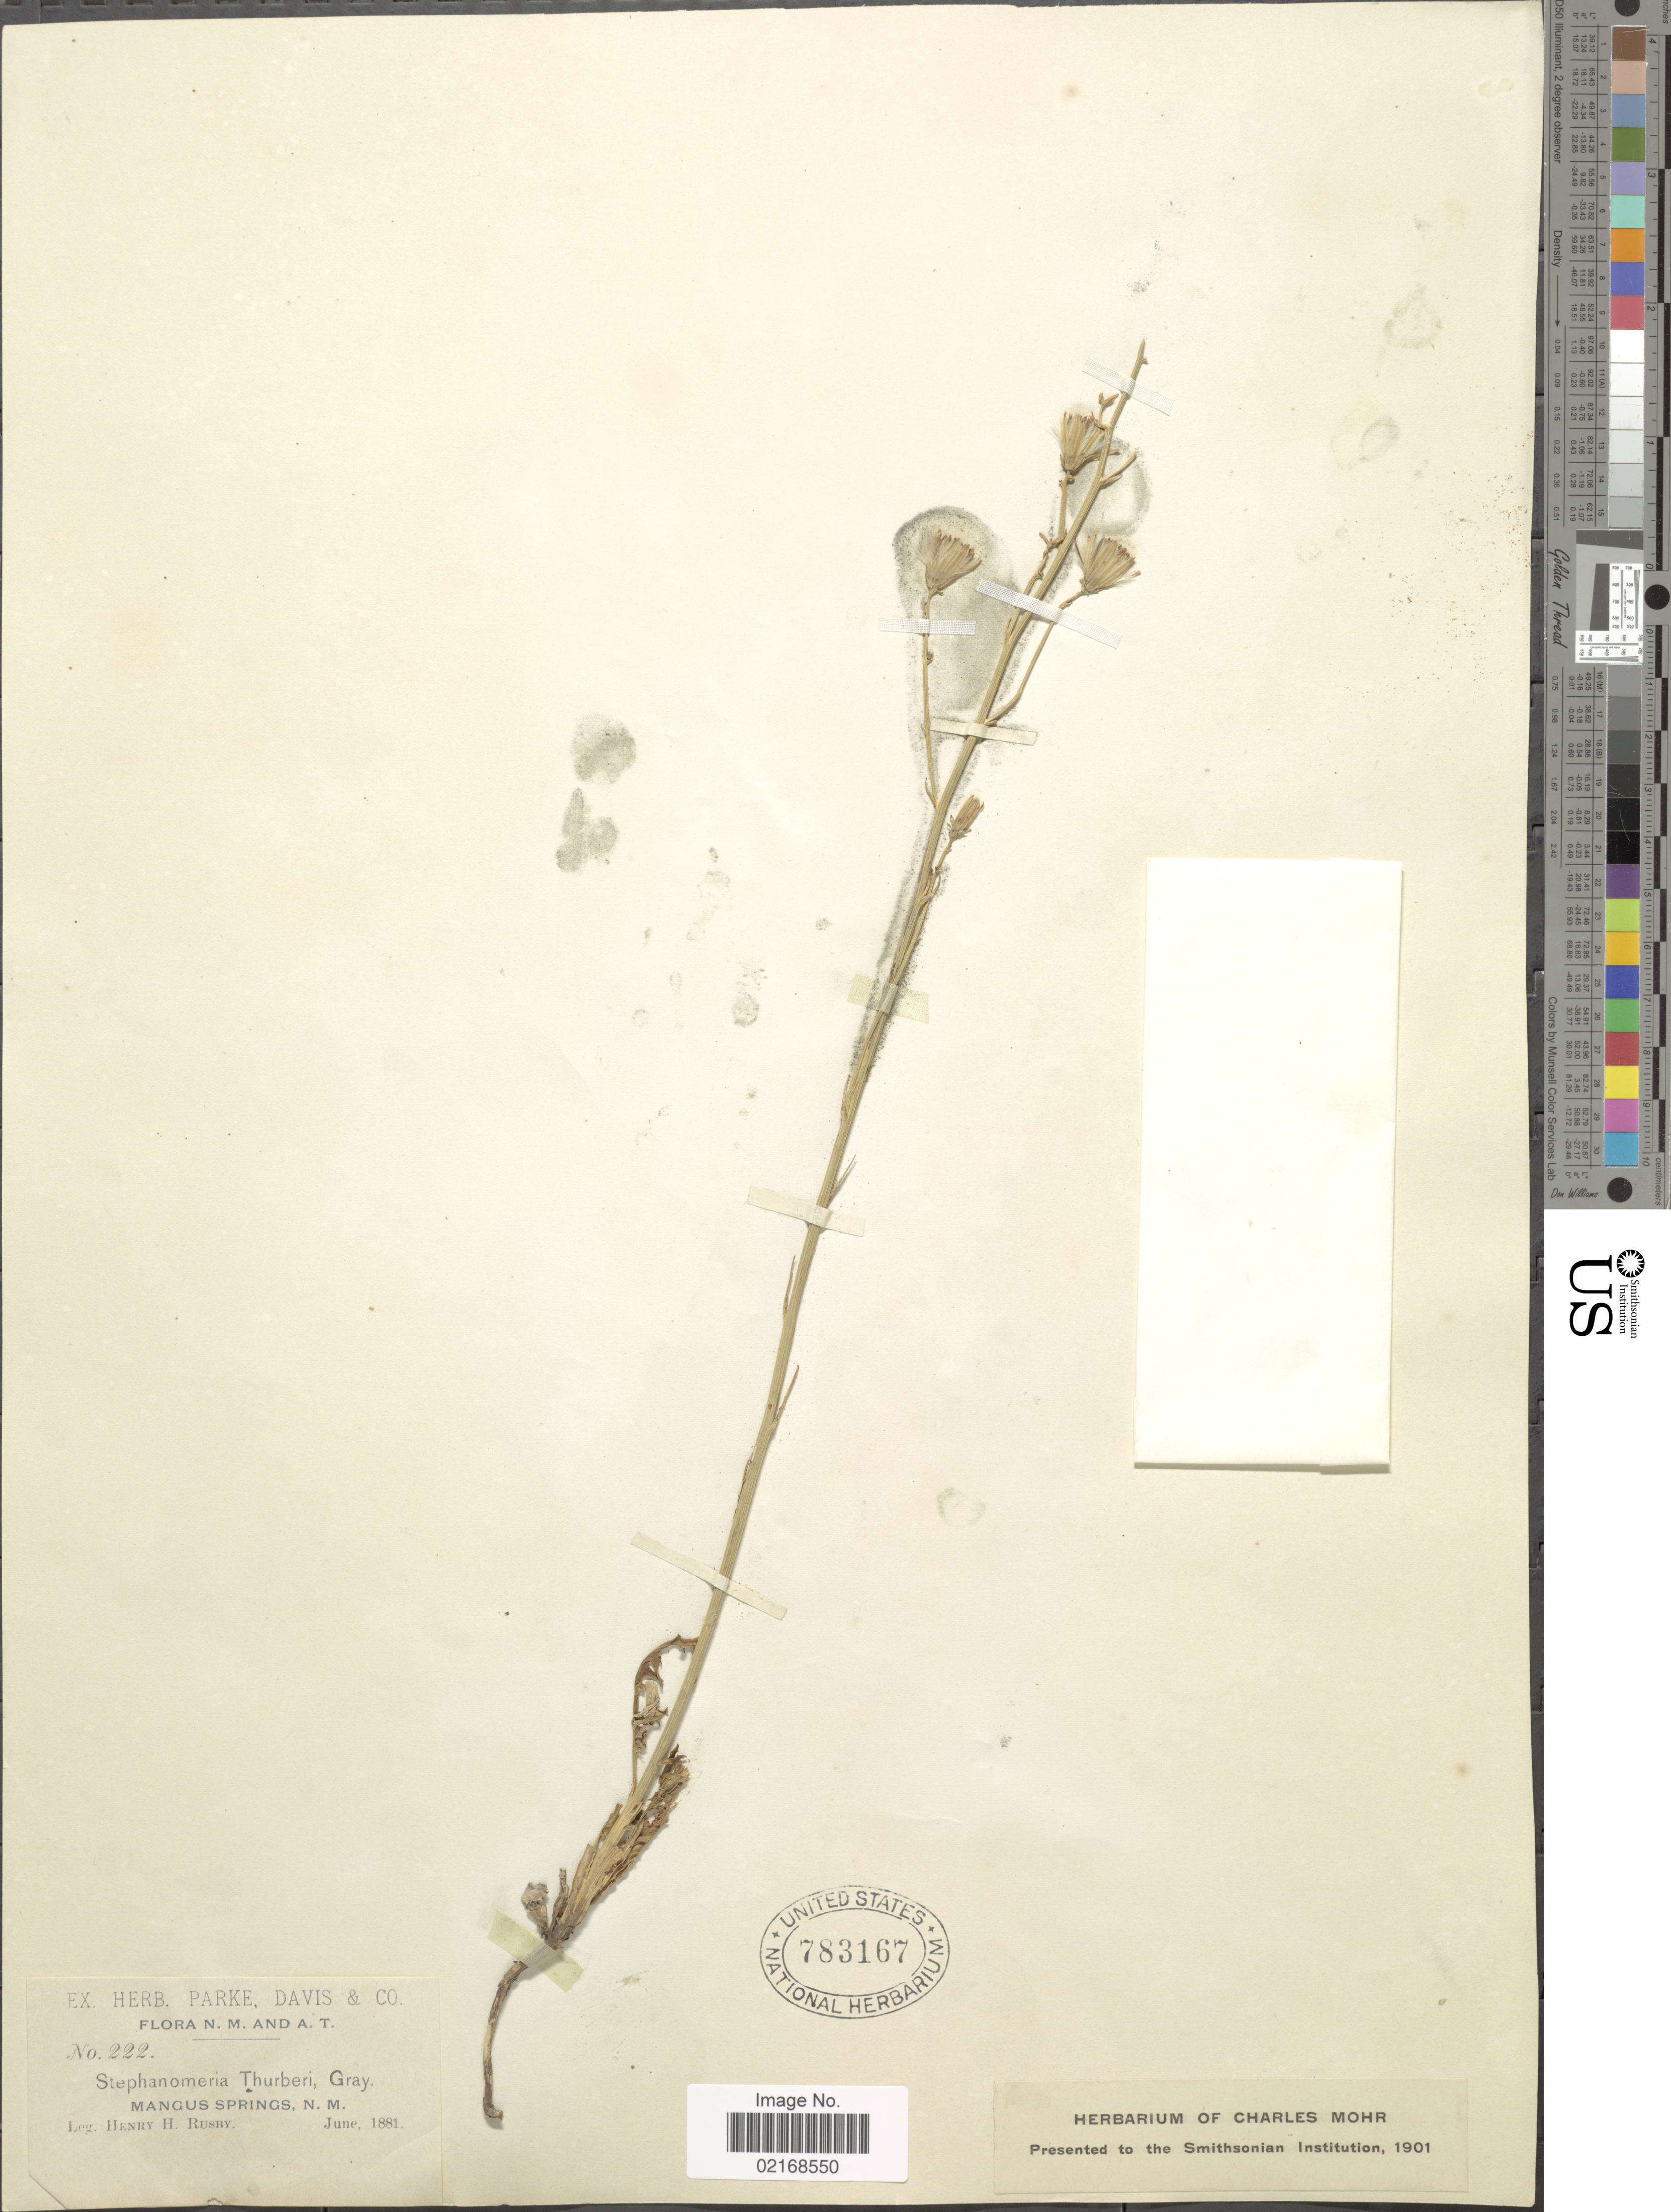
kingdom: Plantae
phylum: Tracheophyta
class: Magnoliopsida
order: Asterales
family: Asteraceae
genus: Stephanomeria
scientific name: Stephanomeria thurberi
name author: A. Gray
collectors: H. H. Rusby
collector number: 222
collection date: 1881-06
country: United States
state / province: New Mexico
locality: Mancus Springs, N. M.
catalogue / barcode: US 783167